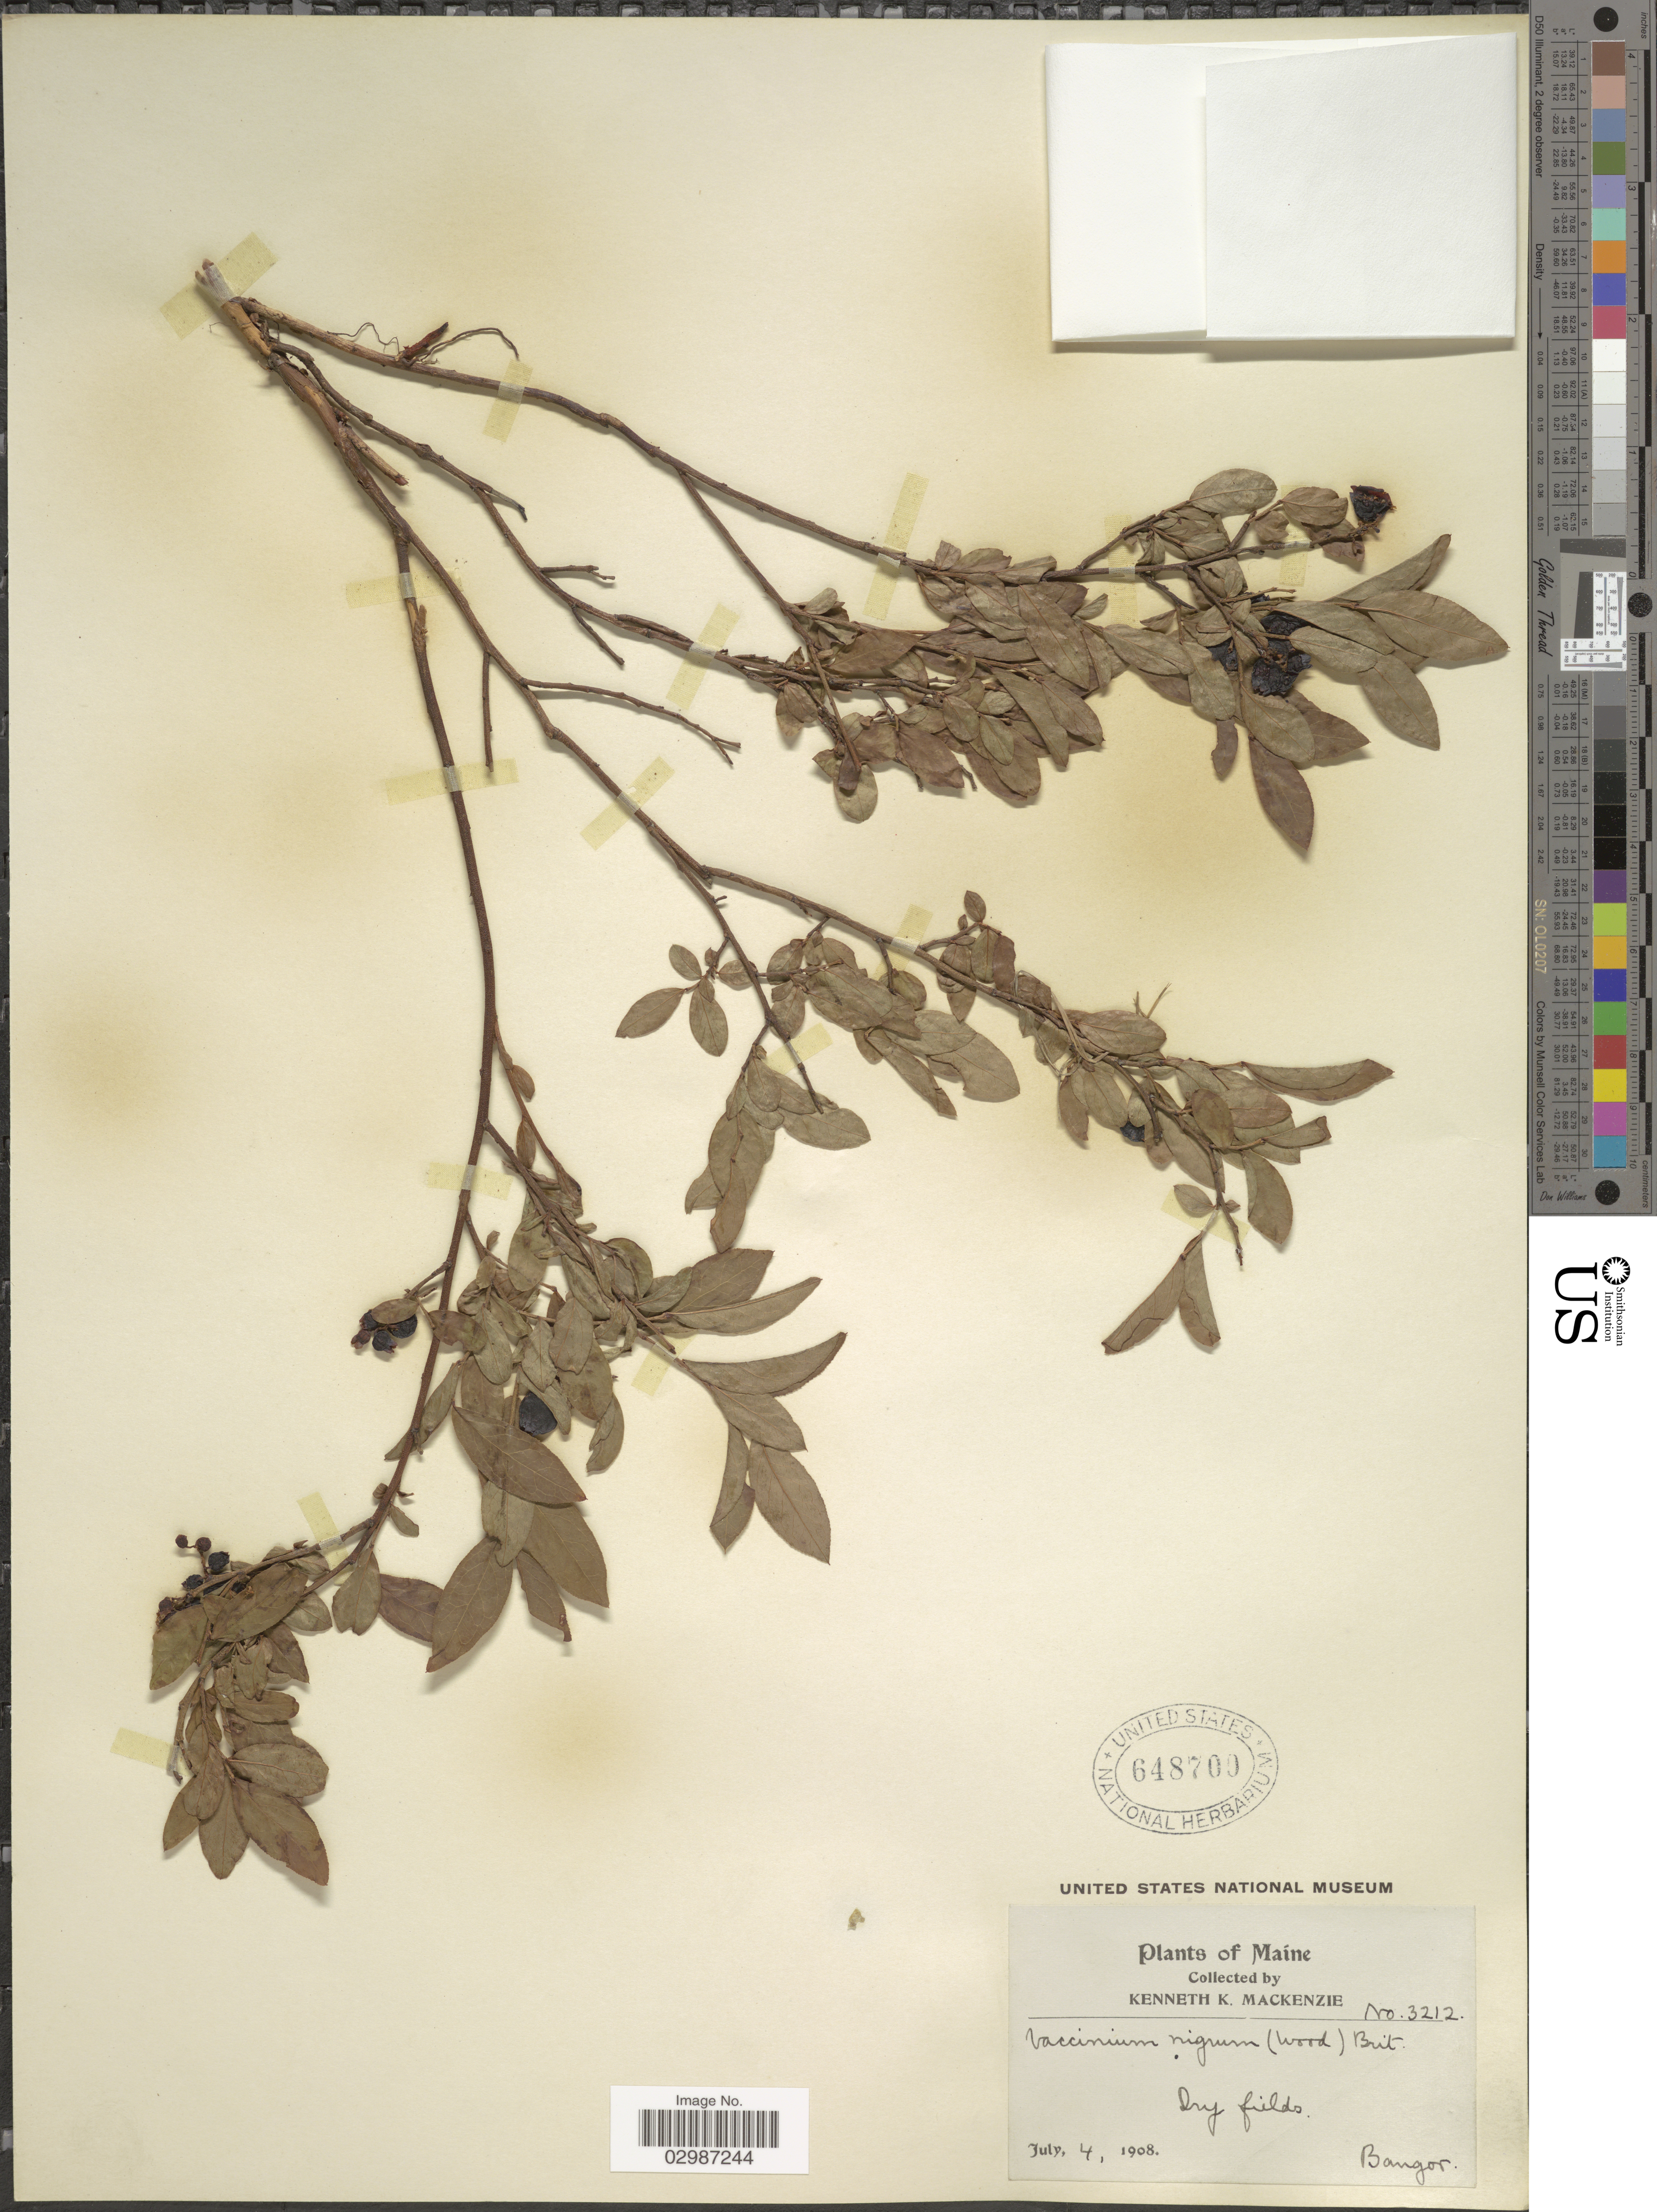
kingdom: Plantae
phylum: Tracheophyta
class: Magnoliopsida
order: Ericales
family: Ericaceae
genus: Vaccinium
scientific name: Vaccinium angustifolium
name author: Aiton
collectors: K. K. Mackenzie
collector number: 3212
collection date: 1908-07-04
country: United States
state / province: Maine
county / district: Penobscot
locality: Bangor.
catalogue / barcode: US 648700